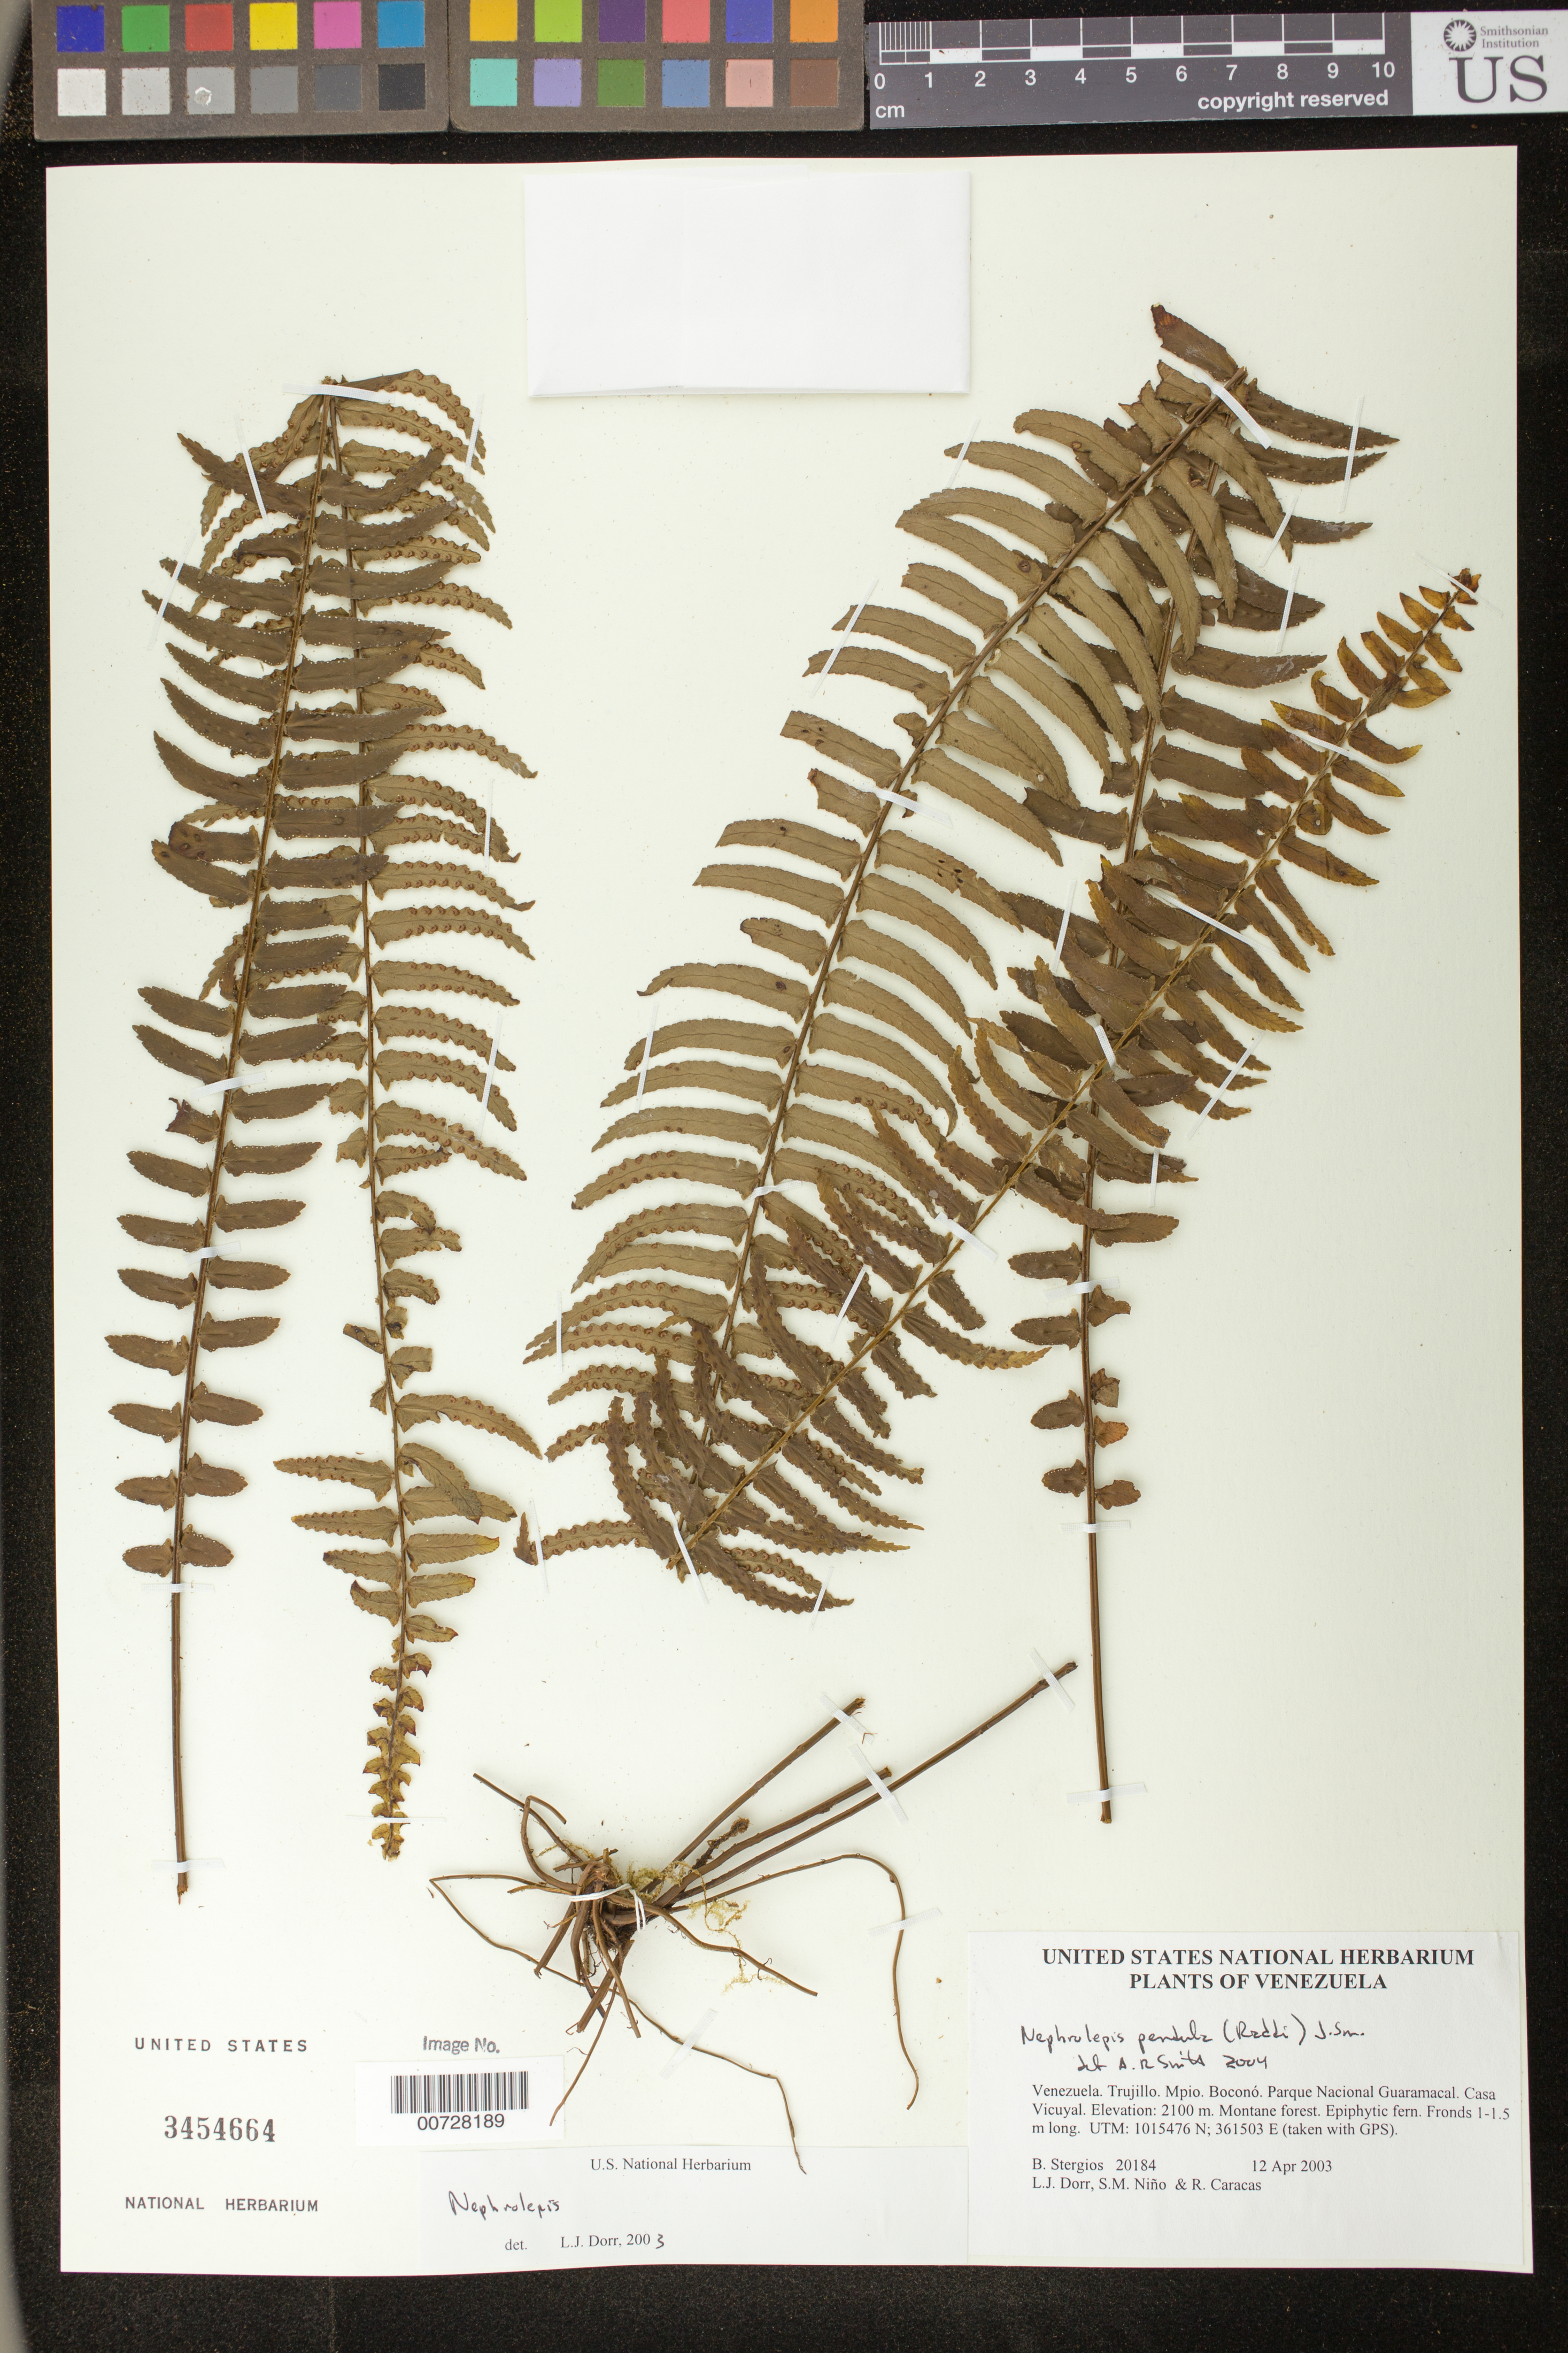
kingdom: Plantae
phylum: Tracheophyta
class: Polypodiopsida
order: Polypodiales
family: Nephrolepidaceae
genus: Nephrolepis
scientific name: Nephrolepis pendula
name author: (Raddi) J. Sm.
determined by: Smith, Alan R., (UC)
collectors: B. G. Stergios, L. J. Dorr, S. M. Niño & R. Caracas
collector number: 20184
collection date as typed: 12 Apr 2003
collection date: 2003-04-12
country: Venezuela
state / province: Trujillo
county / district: Boconó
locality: Parque Nacional Guaramacal. Casa Vicuyal.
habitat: Montane forest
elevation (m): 2100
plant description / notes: PORT, UC, US, VEN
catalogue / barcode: US 3454664